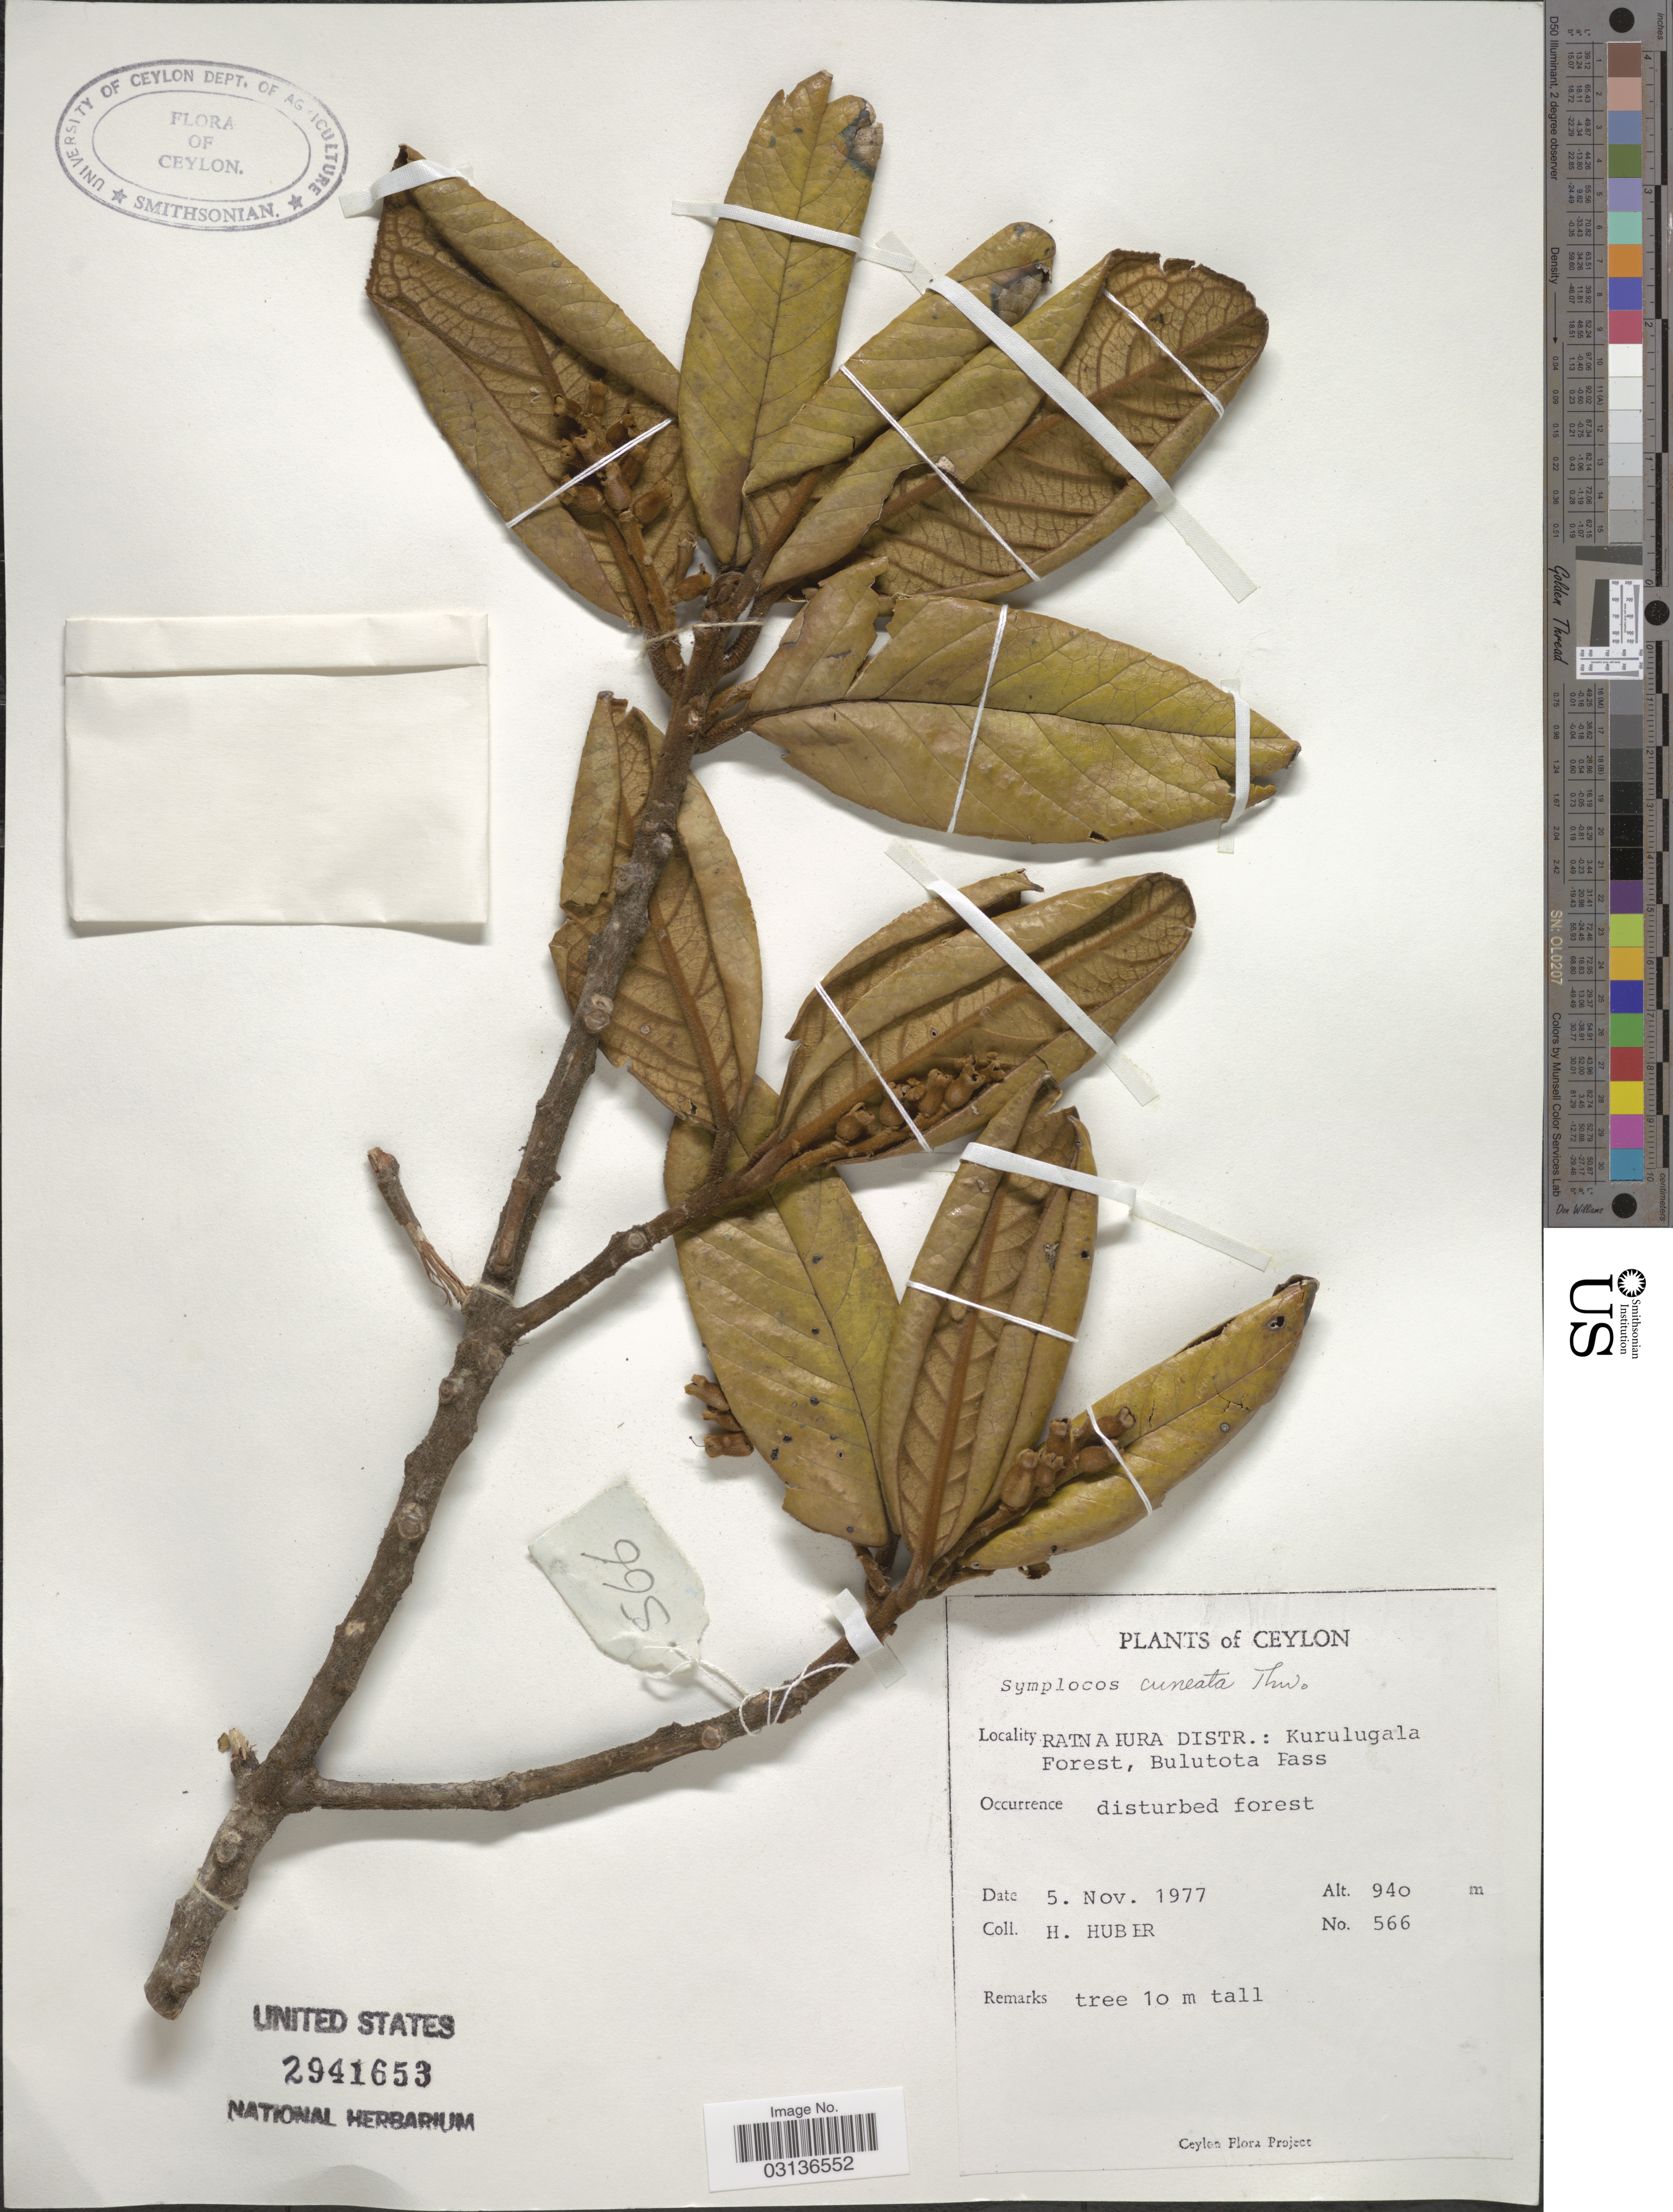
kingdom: Plantae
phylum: Tracheophyta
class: Magnoliopsida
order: Ericales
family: Symplocaceae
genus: Symplocos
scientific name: Symplocos cuneata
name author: Thwaites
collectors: H. Huber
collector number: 566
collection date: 1977-11-05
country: Sri Lanka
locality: Ceylon. Ratnapura Distr.: Kurulugala Forest, Bulutota Pass.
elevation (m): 940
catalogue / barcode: US 2941653